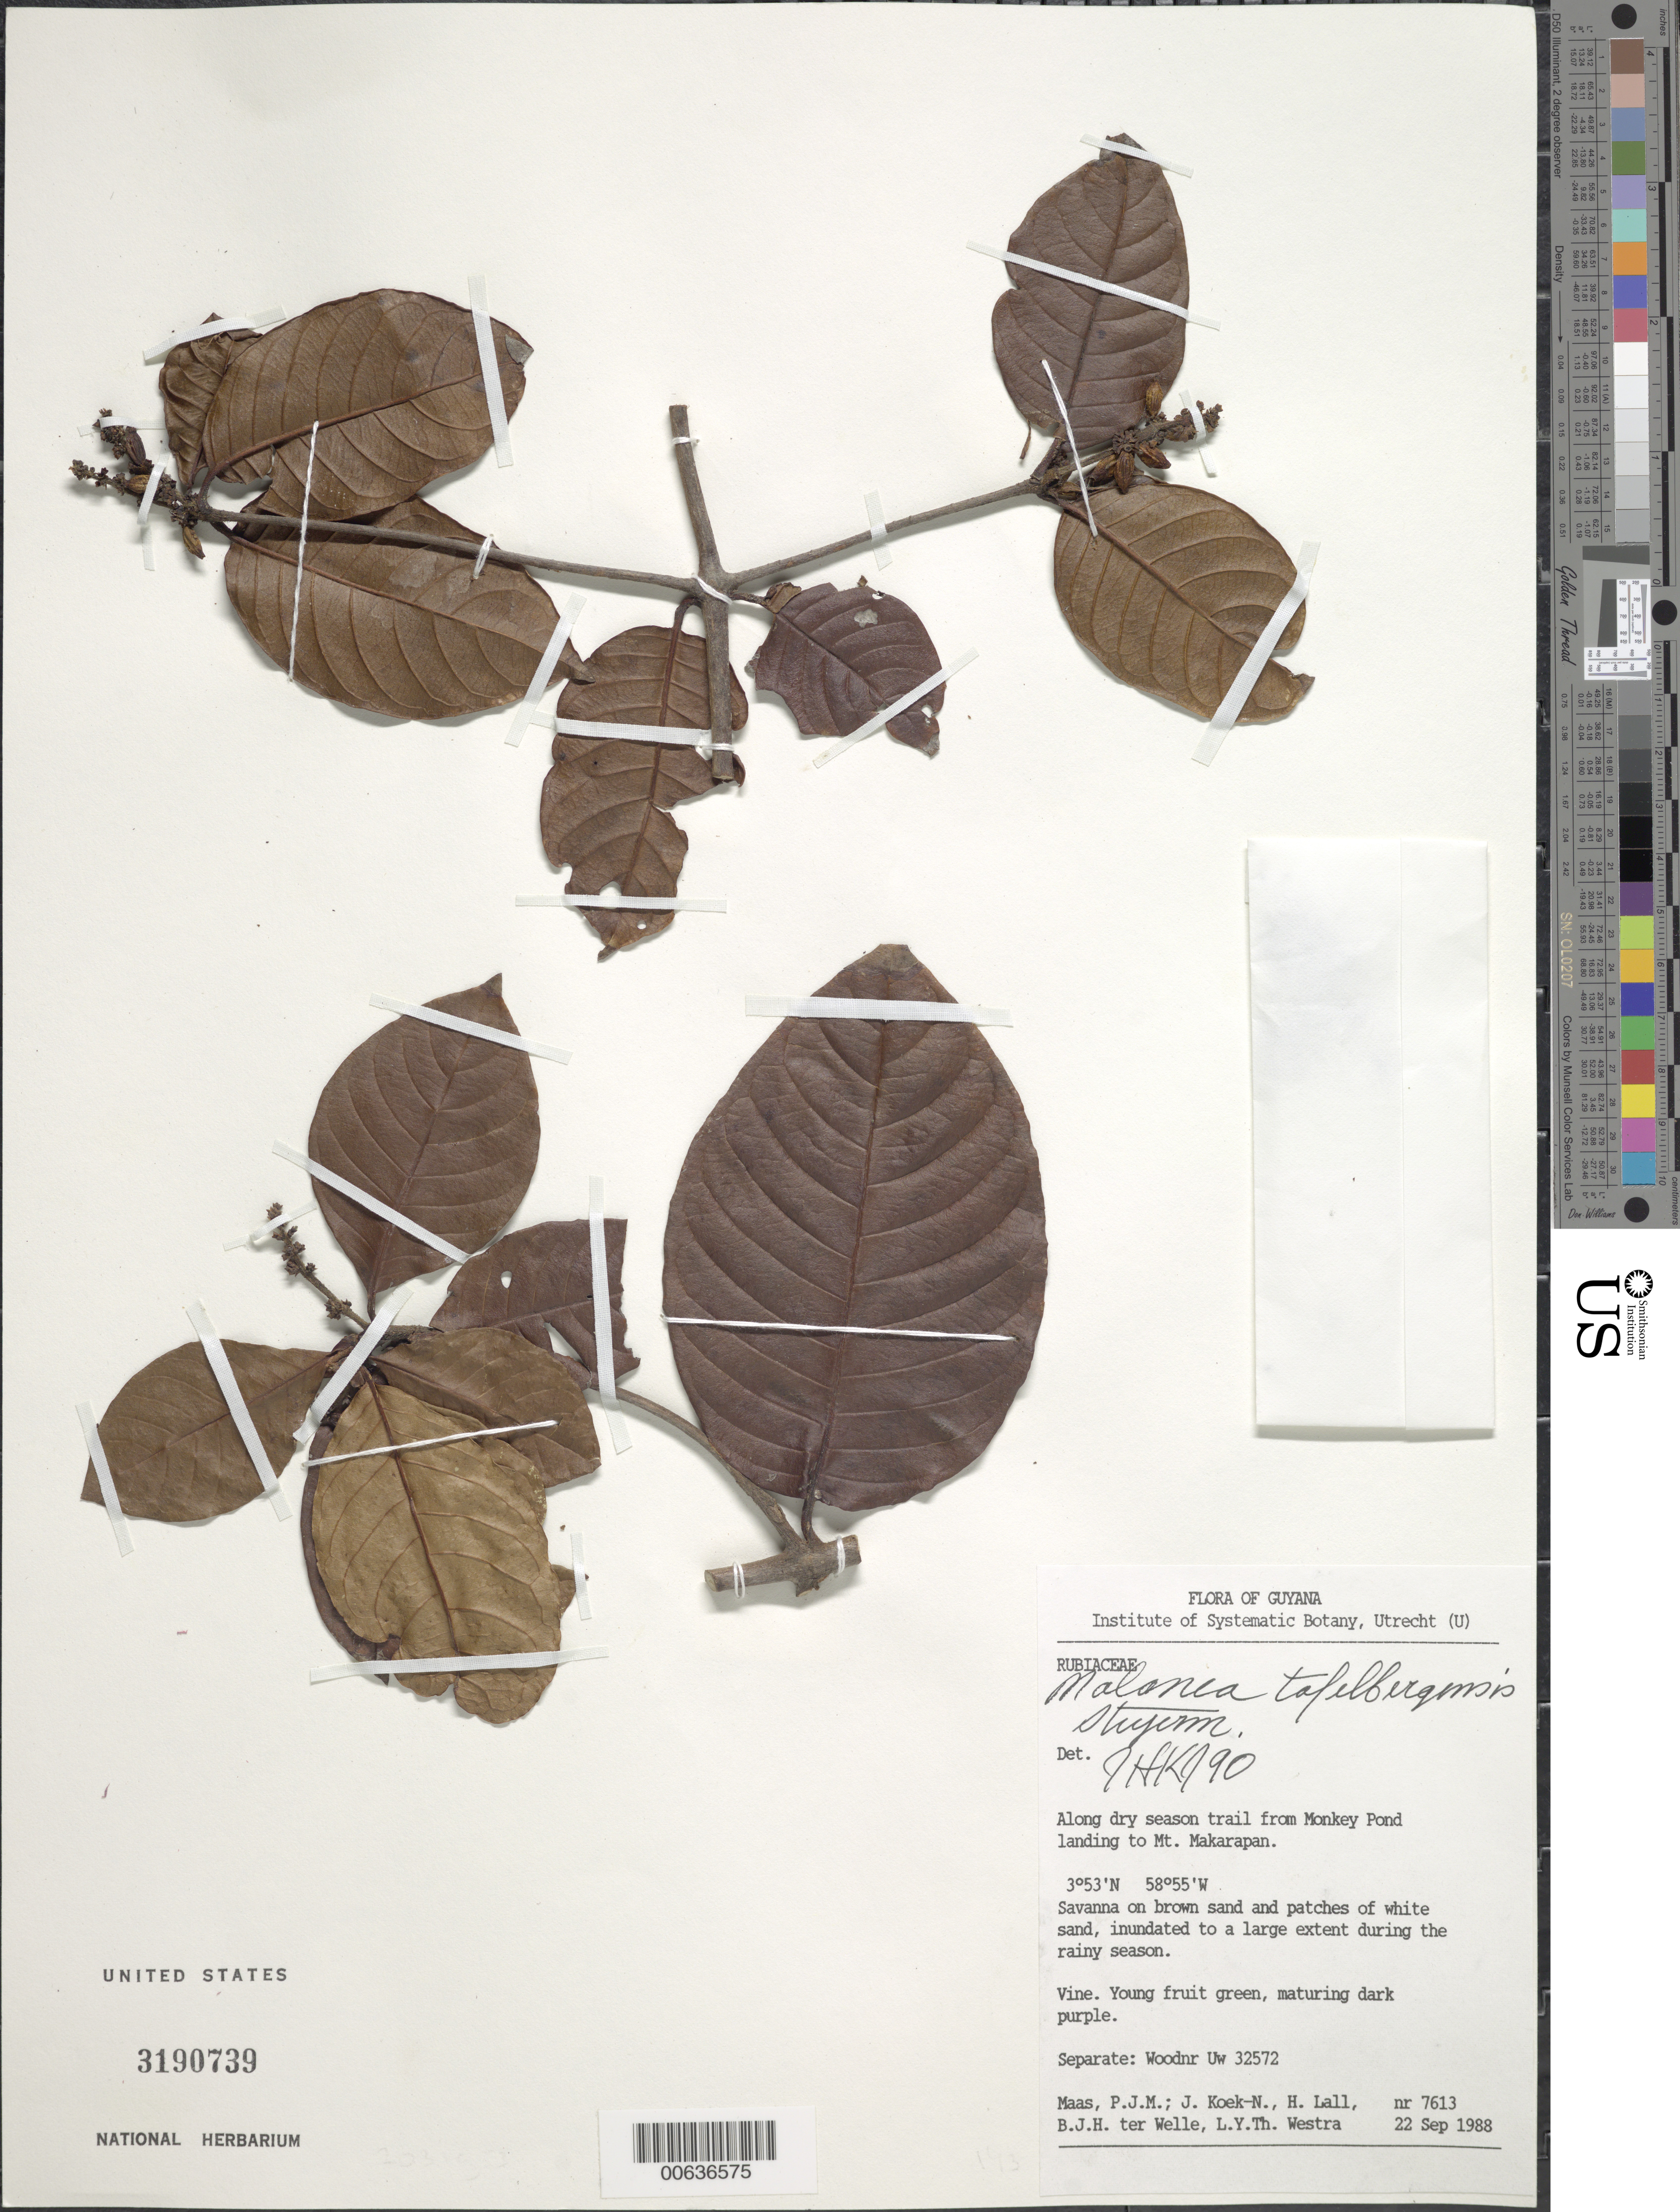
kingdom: Plantae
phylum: Tracheophyta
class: Magnoliopsida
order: Gentianales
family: Rubiaceae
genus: Malanea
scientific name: Malanea tafelbergensis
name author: Steyerm.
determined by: Kirkbride, J. H.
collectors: P. Maas, J. Koek-Noorman, H. Lall, B. Welle & L. Y. T. Westra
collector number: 7613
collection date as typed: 22-Sep-88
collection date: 1988-09-22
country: Guyana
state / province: U. Takutu-U. Essequibo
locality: Monkey Pond landing, dry season trail to Mt. Makarapan; Rupununi River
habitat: Savanna on brown sand and patches of white sand, inundated to a large extent during the rainy season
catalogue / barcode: US 3190739